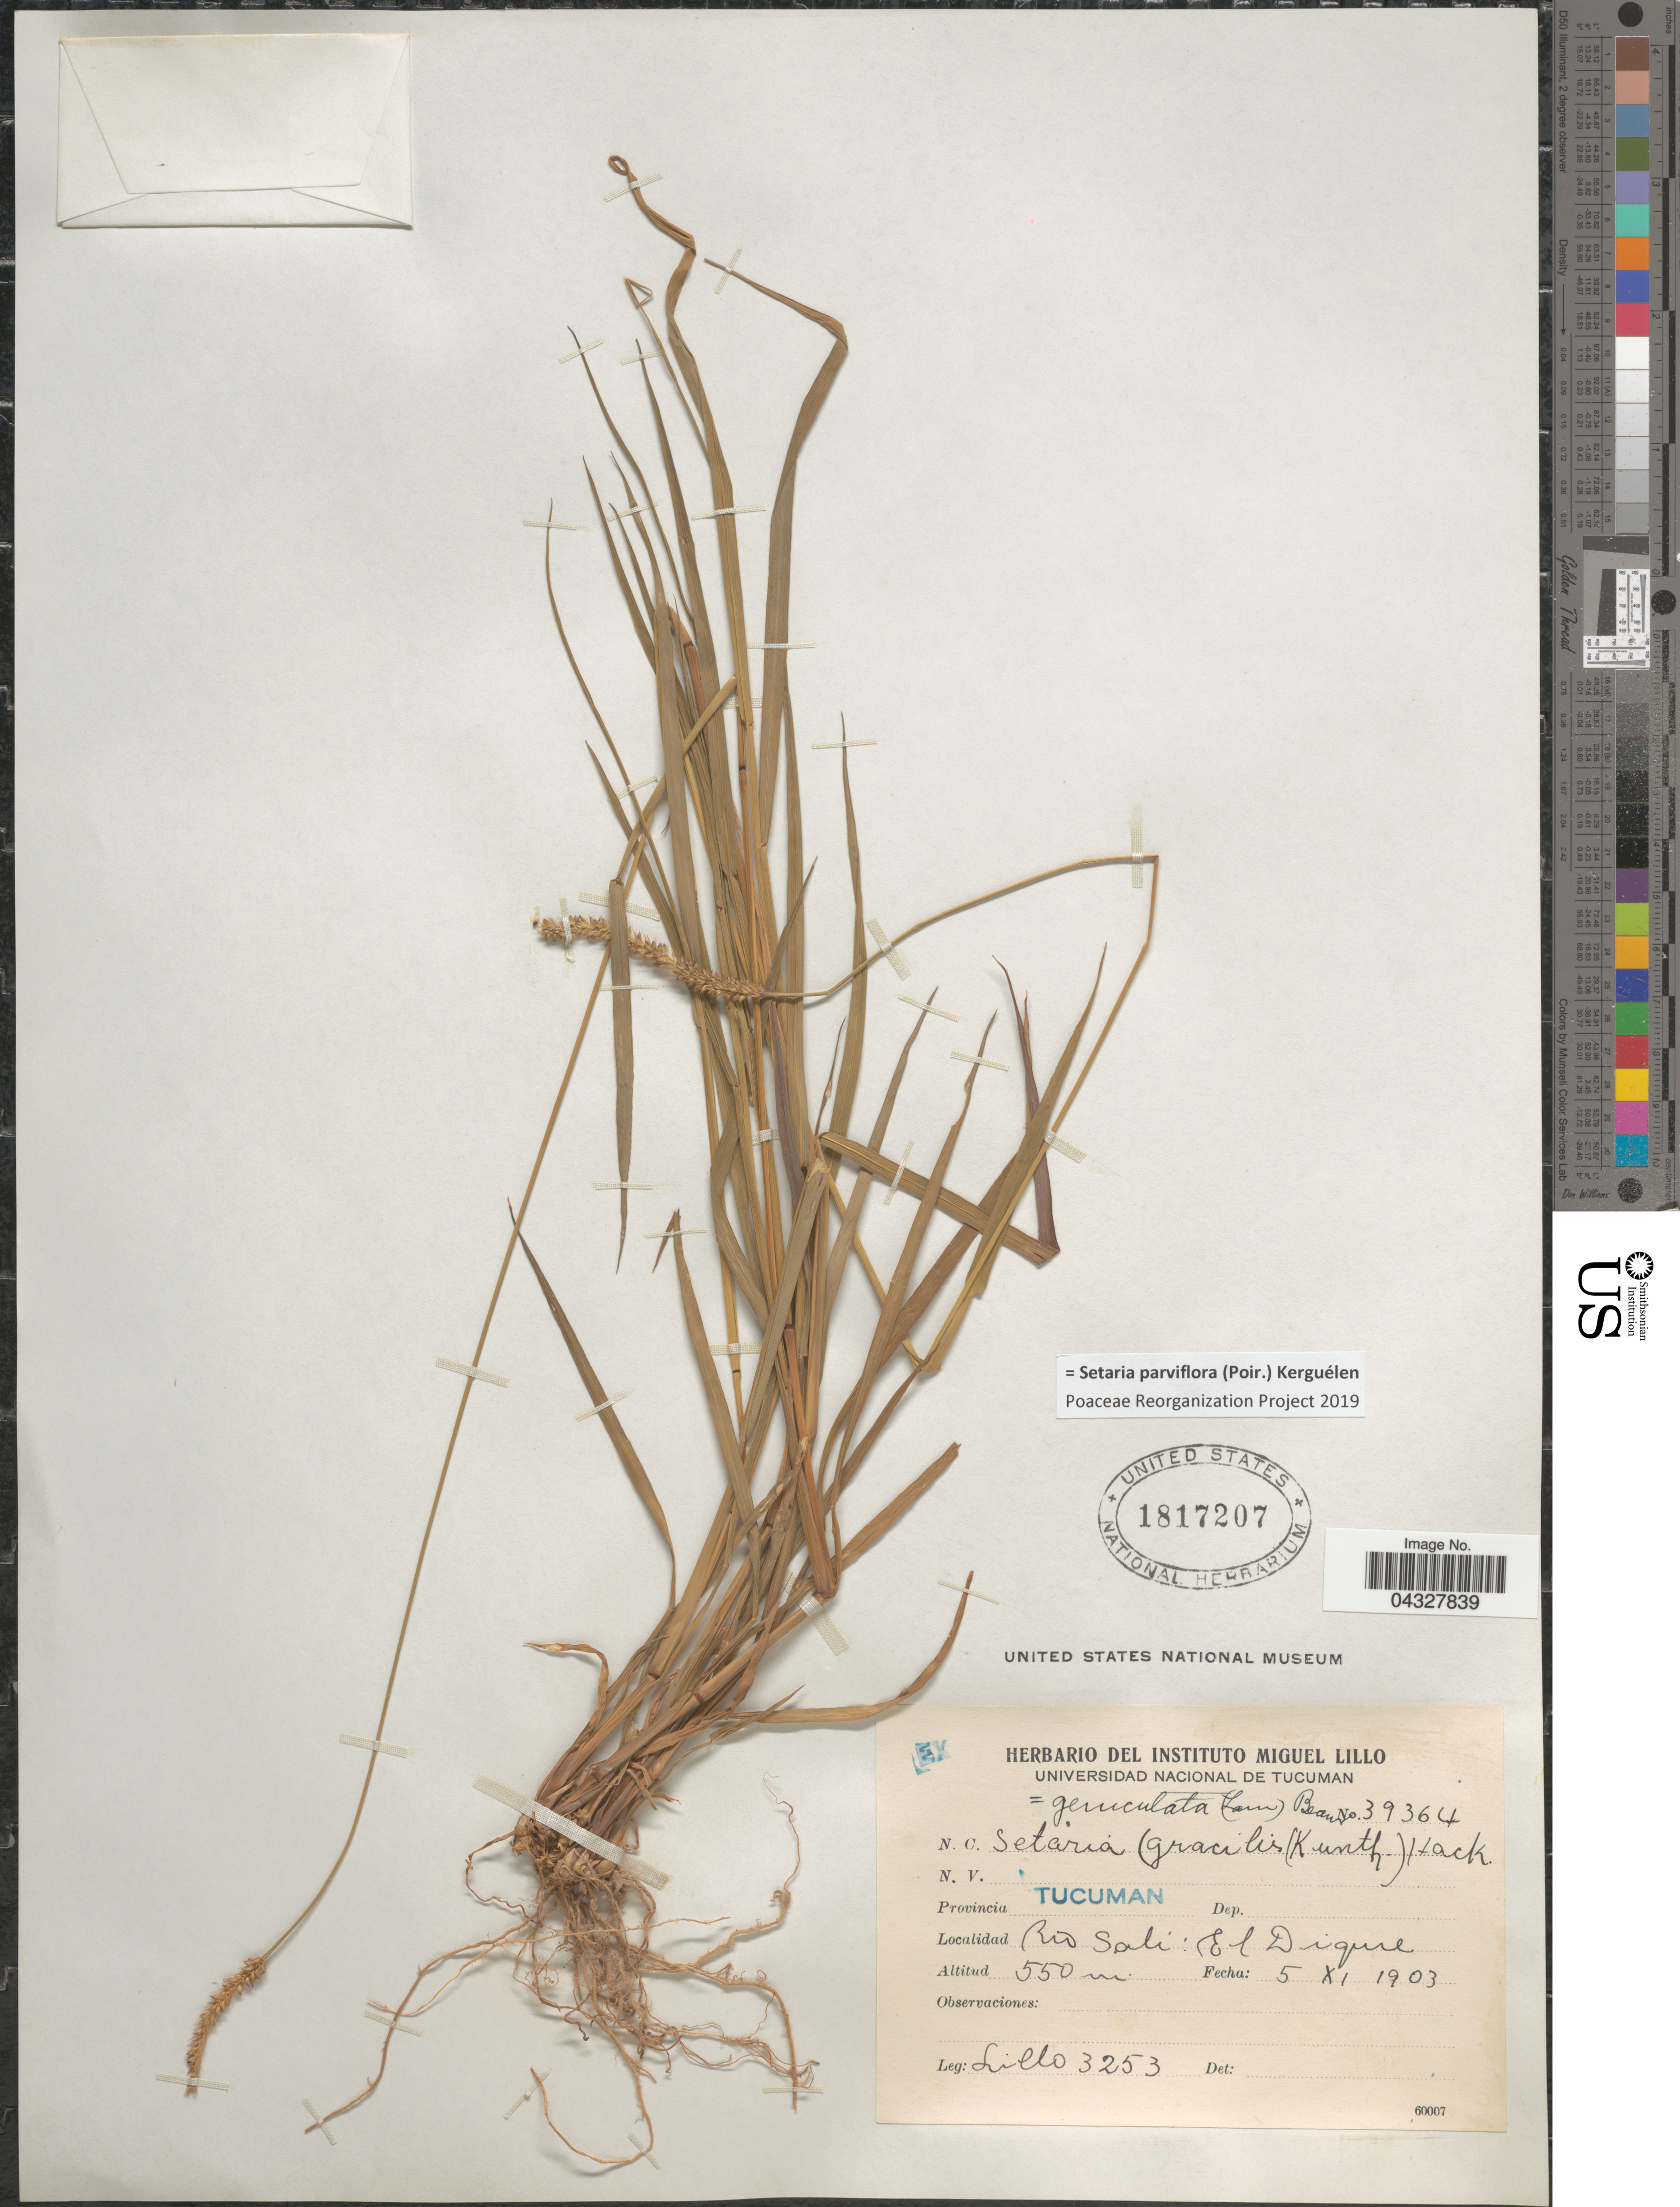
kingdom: Plantae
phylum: Tracheophyta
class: Liliopsida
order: Poales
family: Poaceae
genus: Setaria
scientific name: Setaria parviflora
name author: (Poir.) Kerguélen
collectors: M. Lillo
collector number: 3253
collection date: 1903-11-05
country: Argentina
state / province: Tucuman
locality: Rio Sali: El Dique.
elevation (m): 550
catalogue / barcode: US 1817207